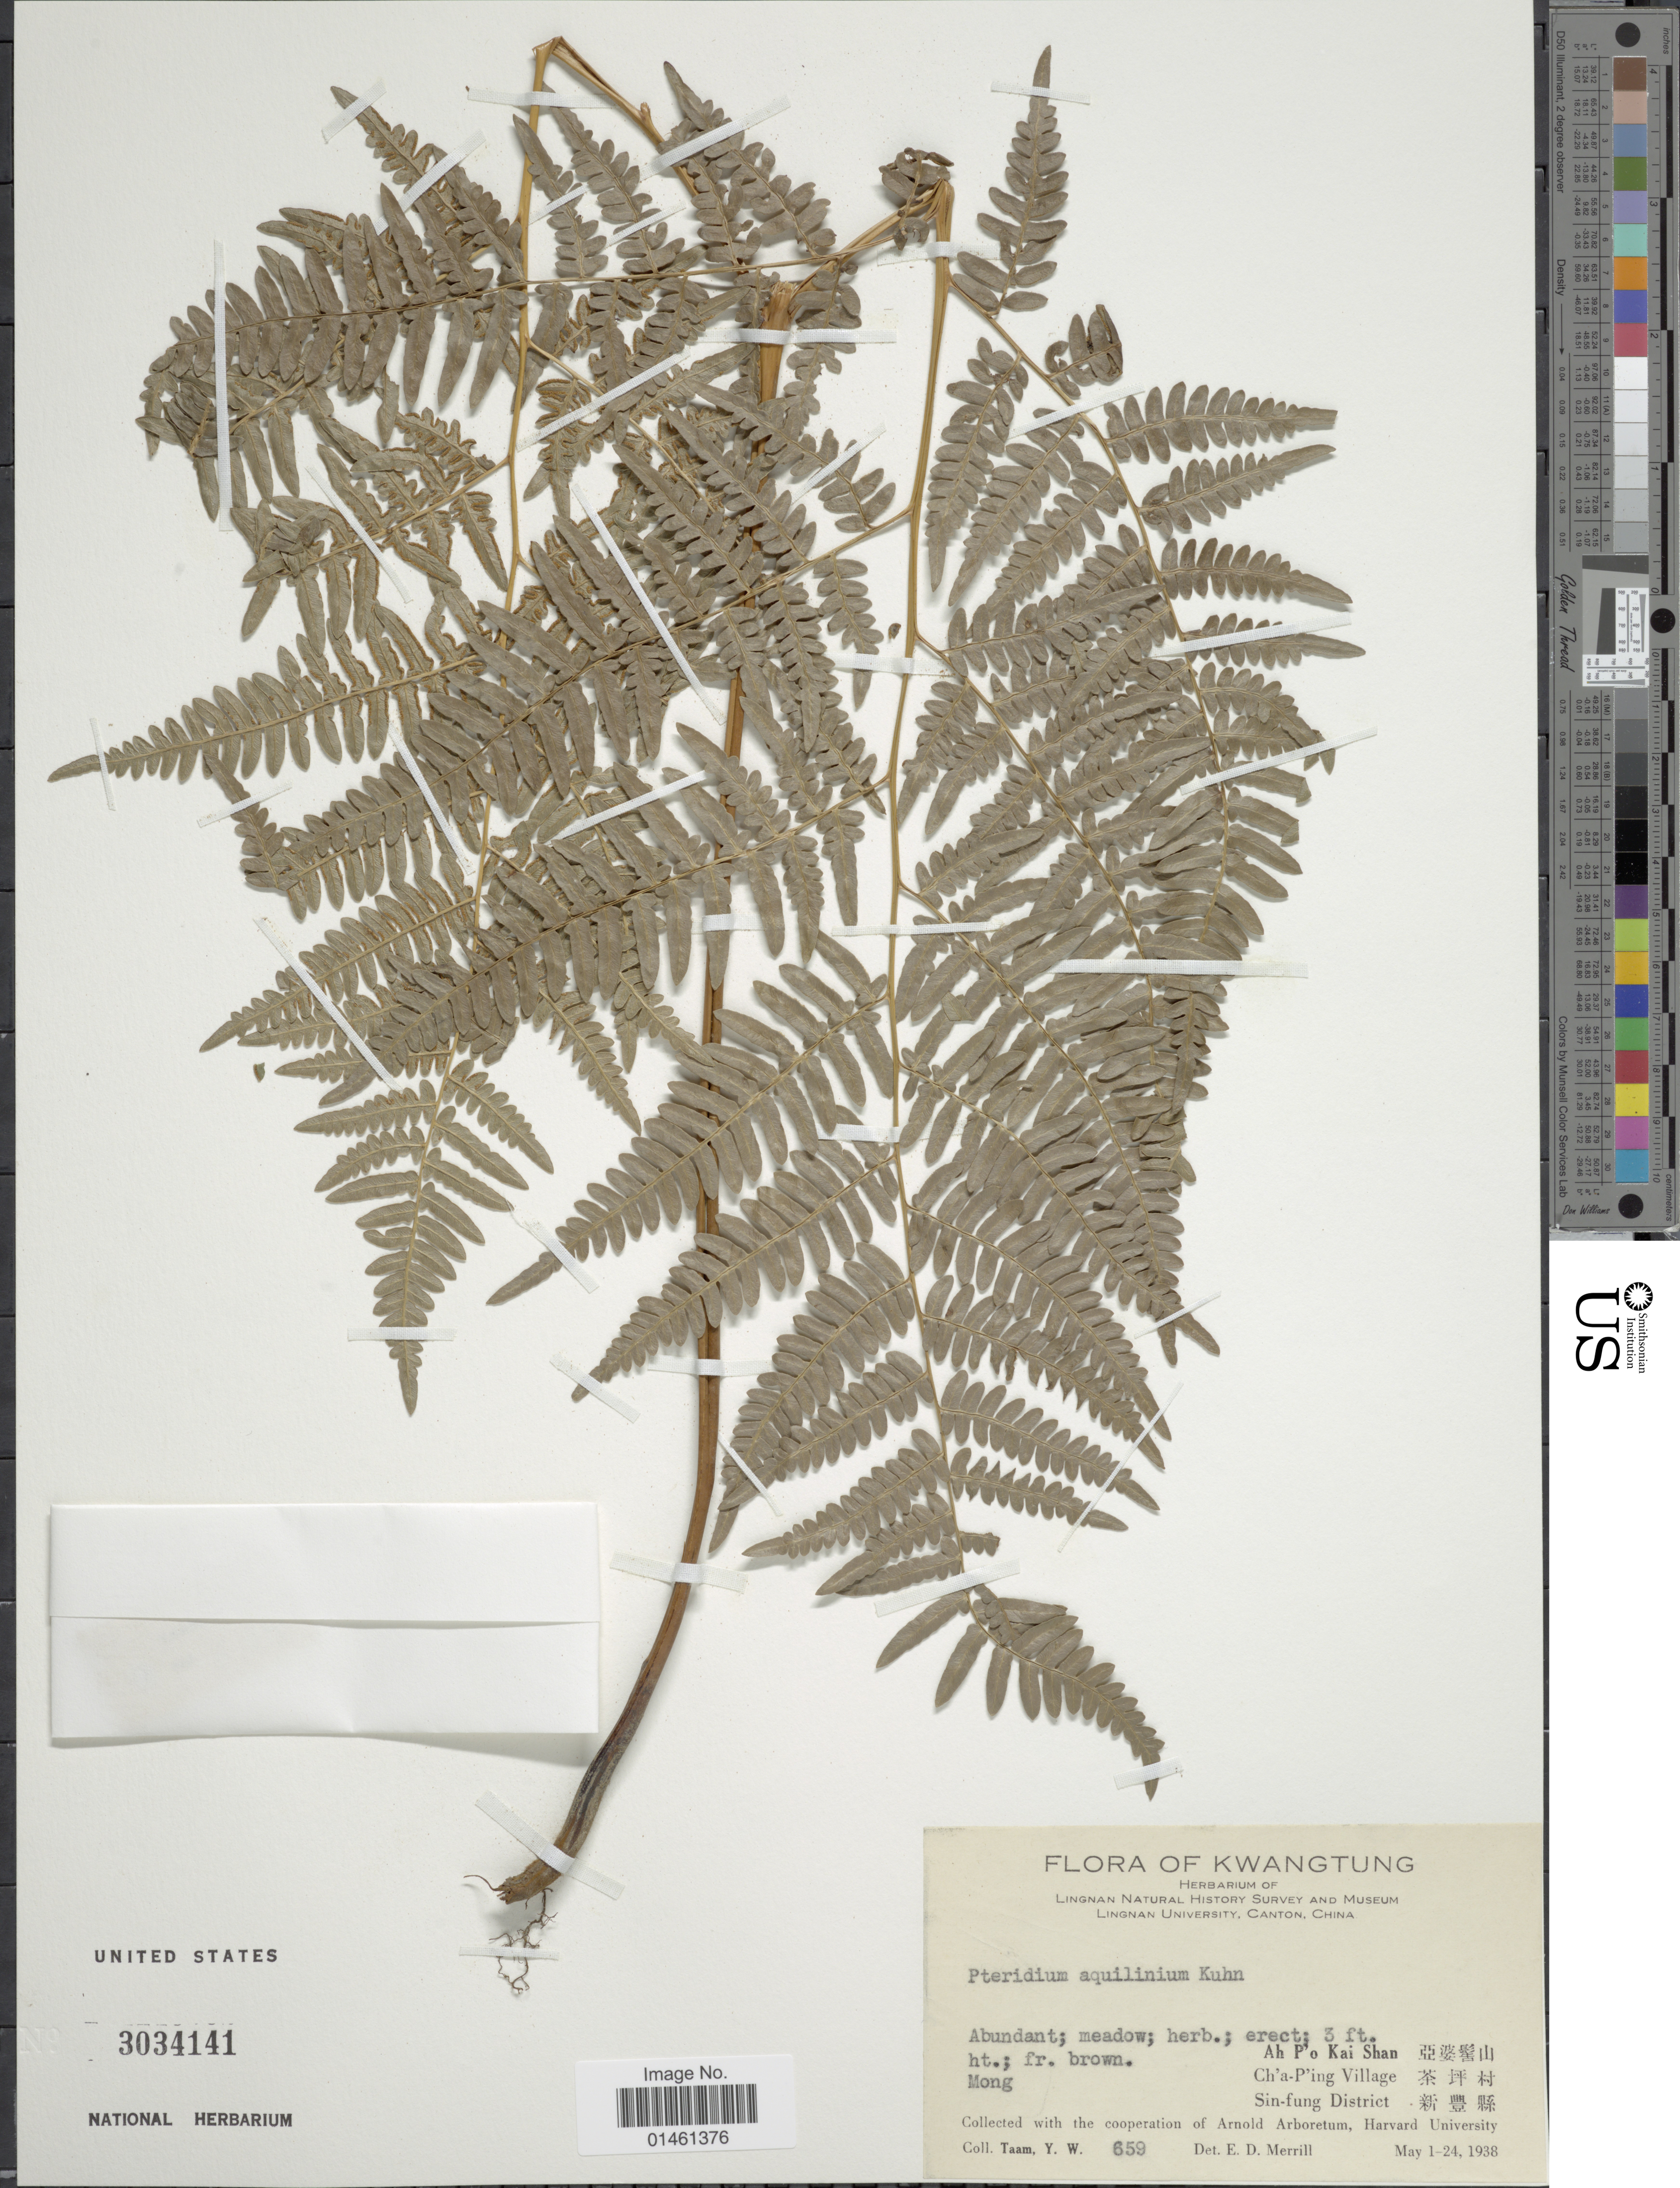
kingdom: Plantae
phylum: Tracheophyta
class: Polypodiopsida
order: Polypodiales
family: Dennstaedtiaceae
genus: Pteridium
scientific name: Pteridium aquilinum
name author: (L.) Kuhn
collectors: Y. W. Taam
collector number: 659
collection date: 1938-05-01/1938-05-24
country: China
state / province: Guangdong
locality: Kwangtung, Ah P'o Kai Shan, Ch'a-P'ing village, Sin-fung District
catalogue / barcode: US 3034141